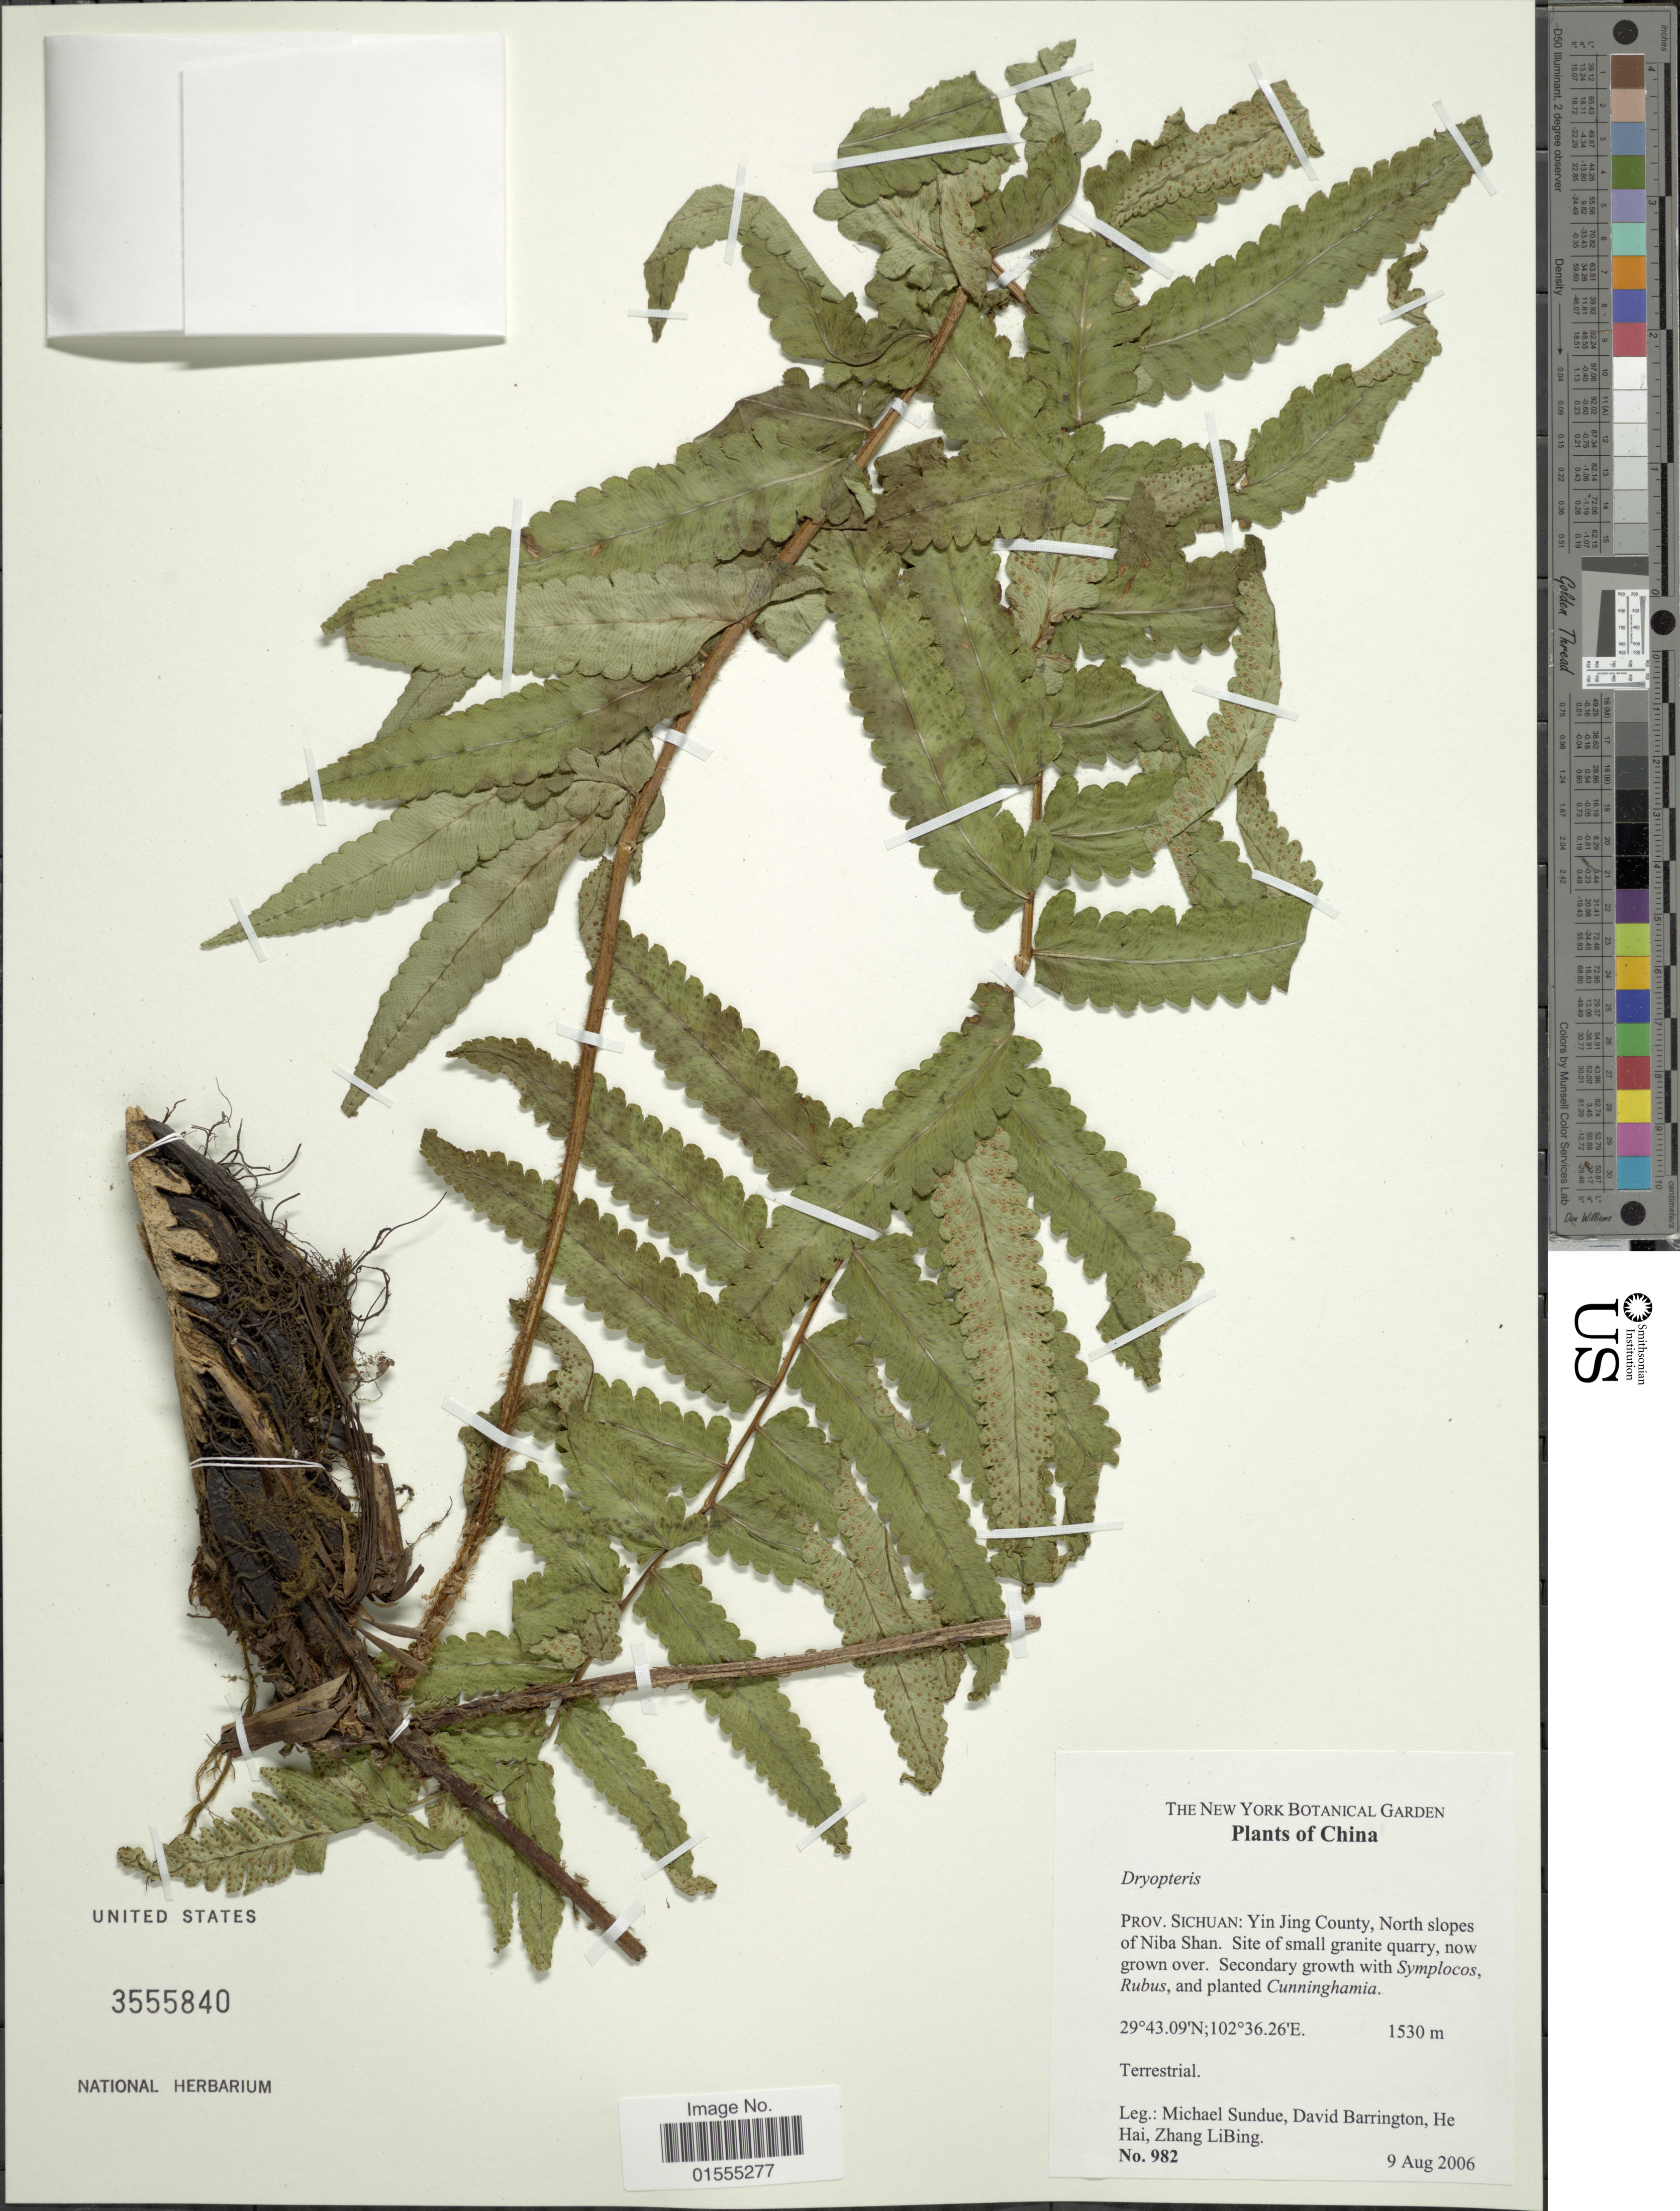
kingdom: Plantae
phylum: Tracheophyta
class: Polypodiopsida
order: Polypodiales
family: Dryopteridaceae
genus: Dryopteris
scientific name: Dryopteris sp.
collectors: M. Sundue, D. S. Barrington, H. Hai & Z. LiBing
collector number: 982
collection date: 2006-08-09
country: China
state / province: Sichuan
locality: Yin Jing County, North slopes of Niba Shan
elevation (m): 1530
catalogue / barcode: US 3555840